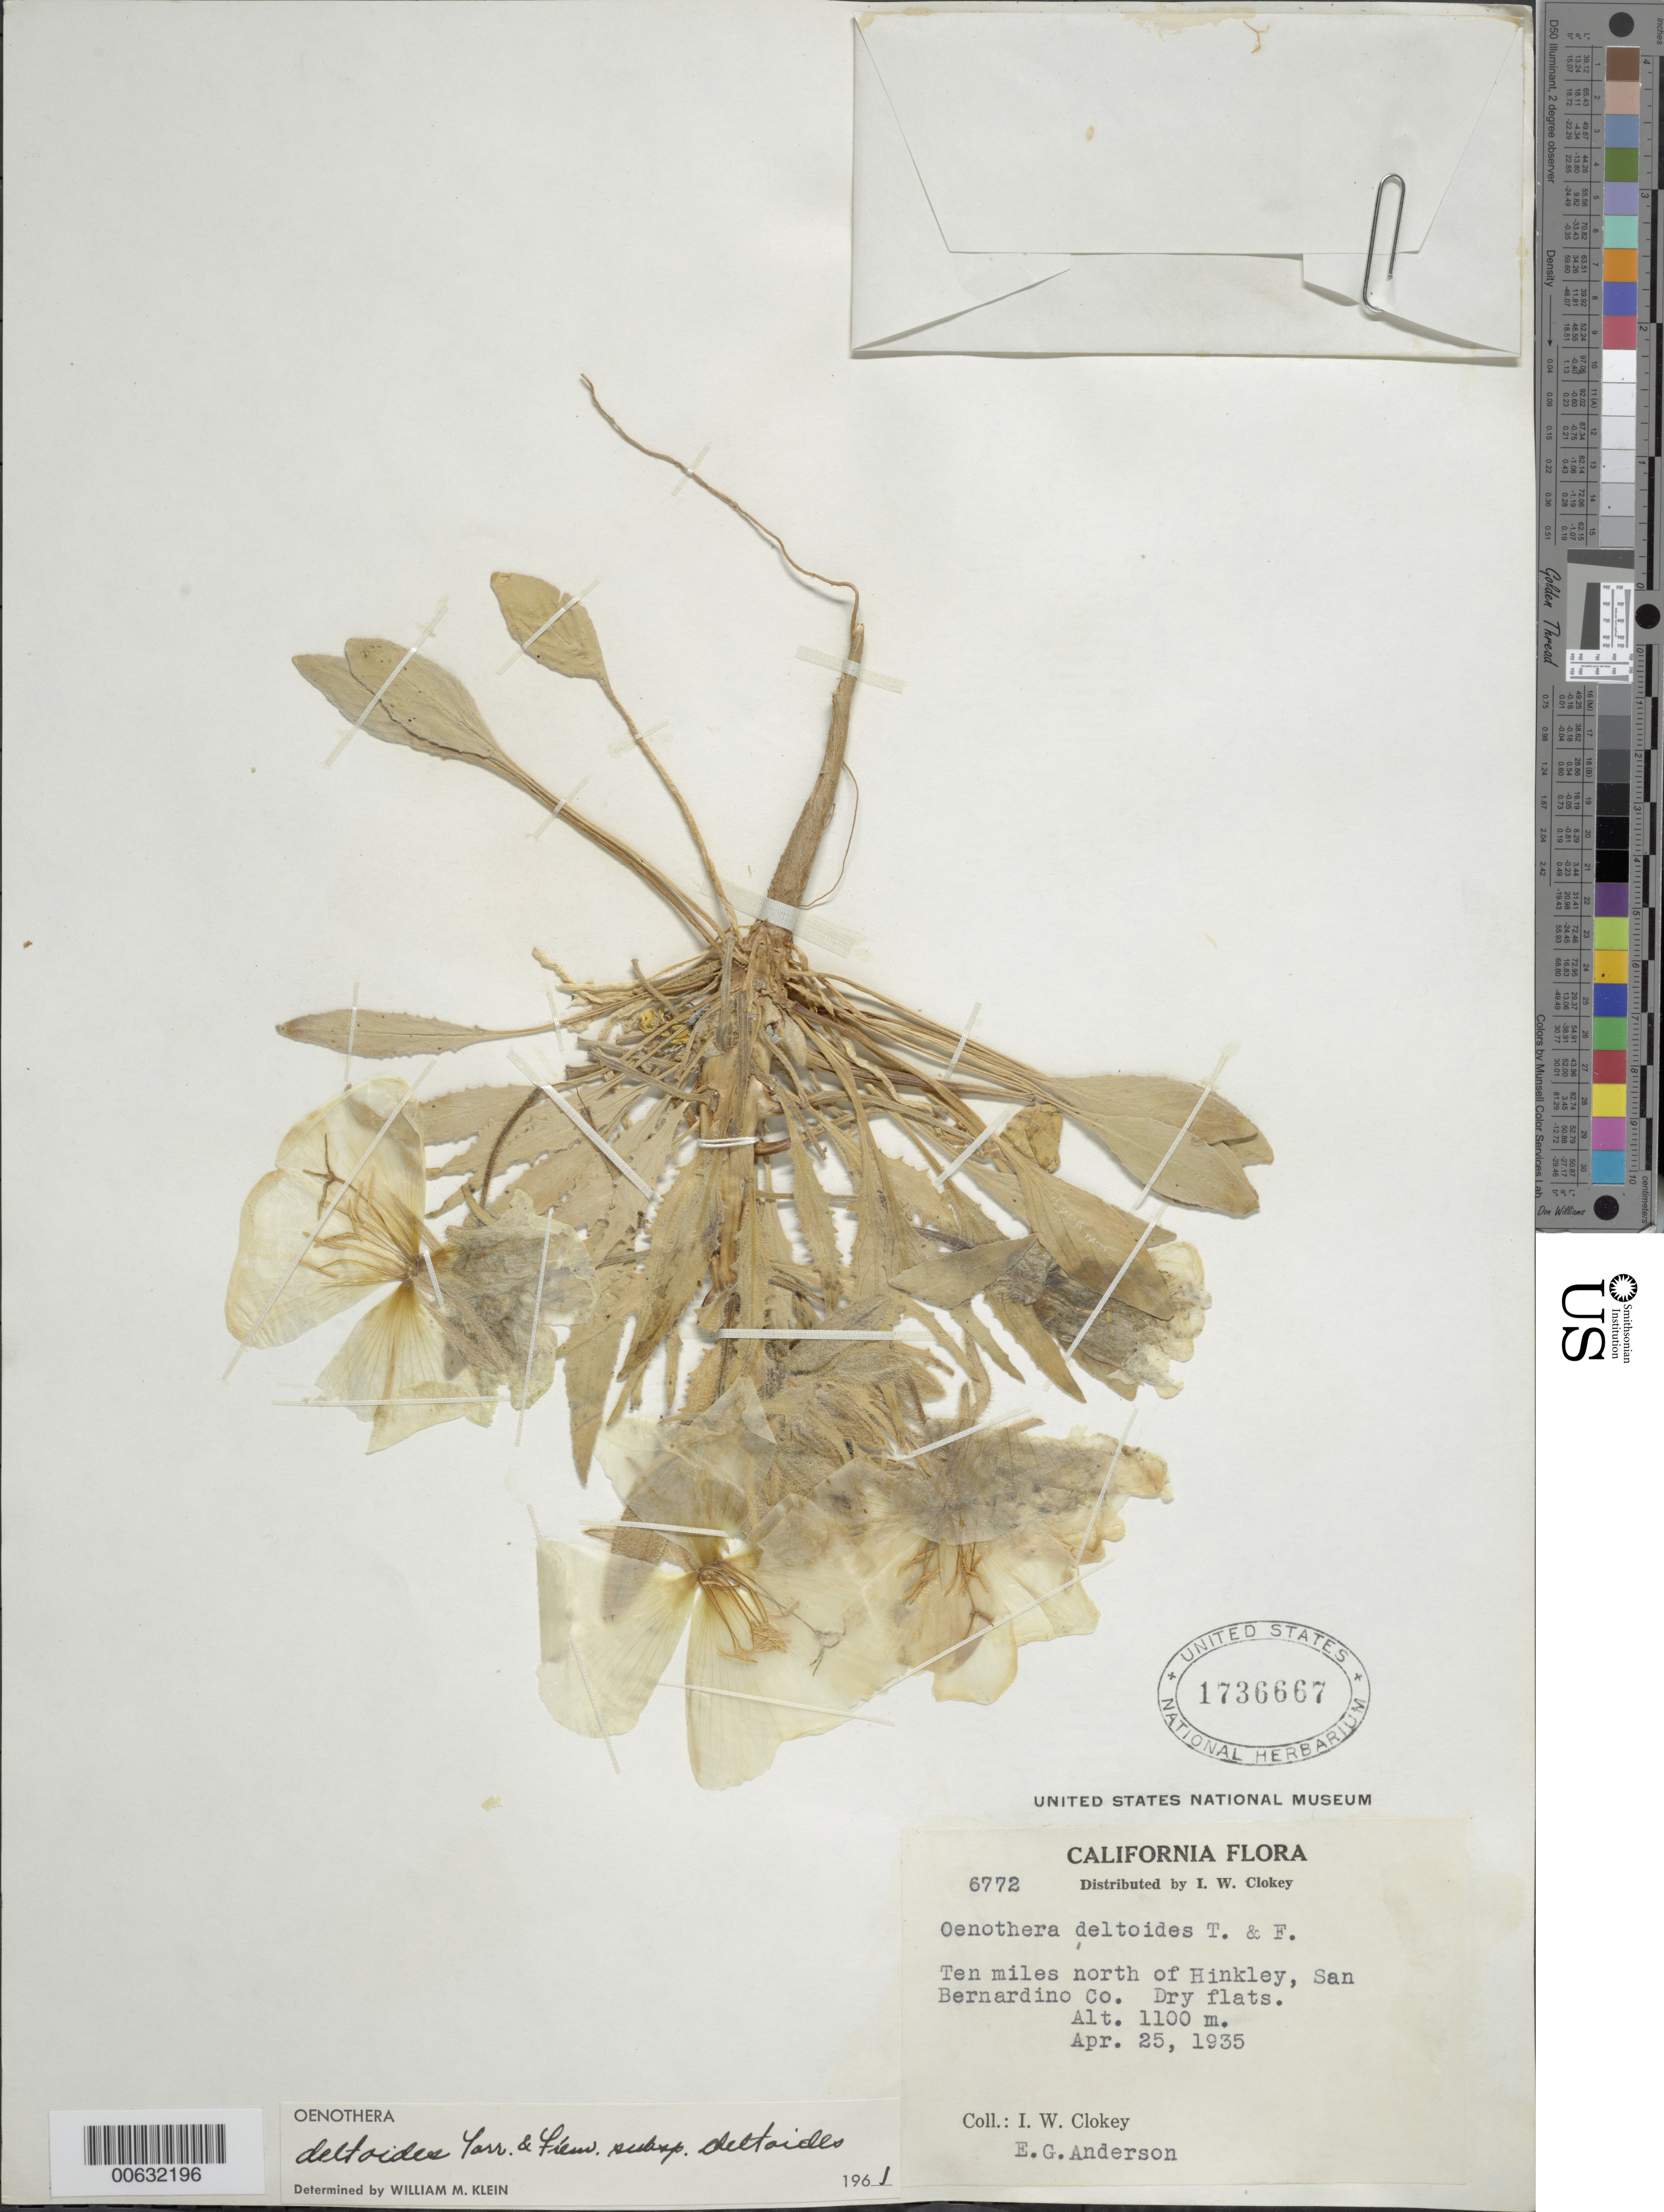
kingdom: Plantae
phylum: Tracheophyta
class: Magnoliopsida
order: Myrtales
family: Onagraceae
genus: Oenothera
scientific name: Oenothera deltoides subsp. deltoides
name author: Torr. & Frém.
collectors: I. W. Clokey & E. G. Anderson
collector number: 6772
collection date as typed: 25 Apr 1935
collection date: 1935-04-25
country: United States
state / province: California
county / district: San Bernardino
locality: N of Hinkley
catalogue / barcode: US 1736667